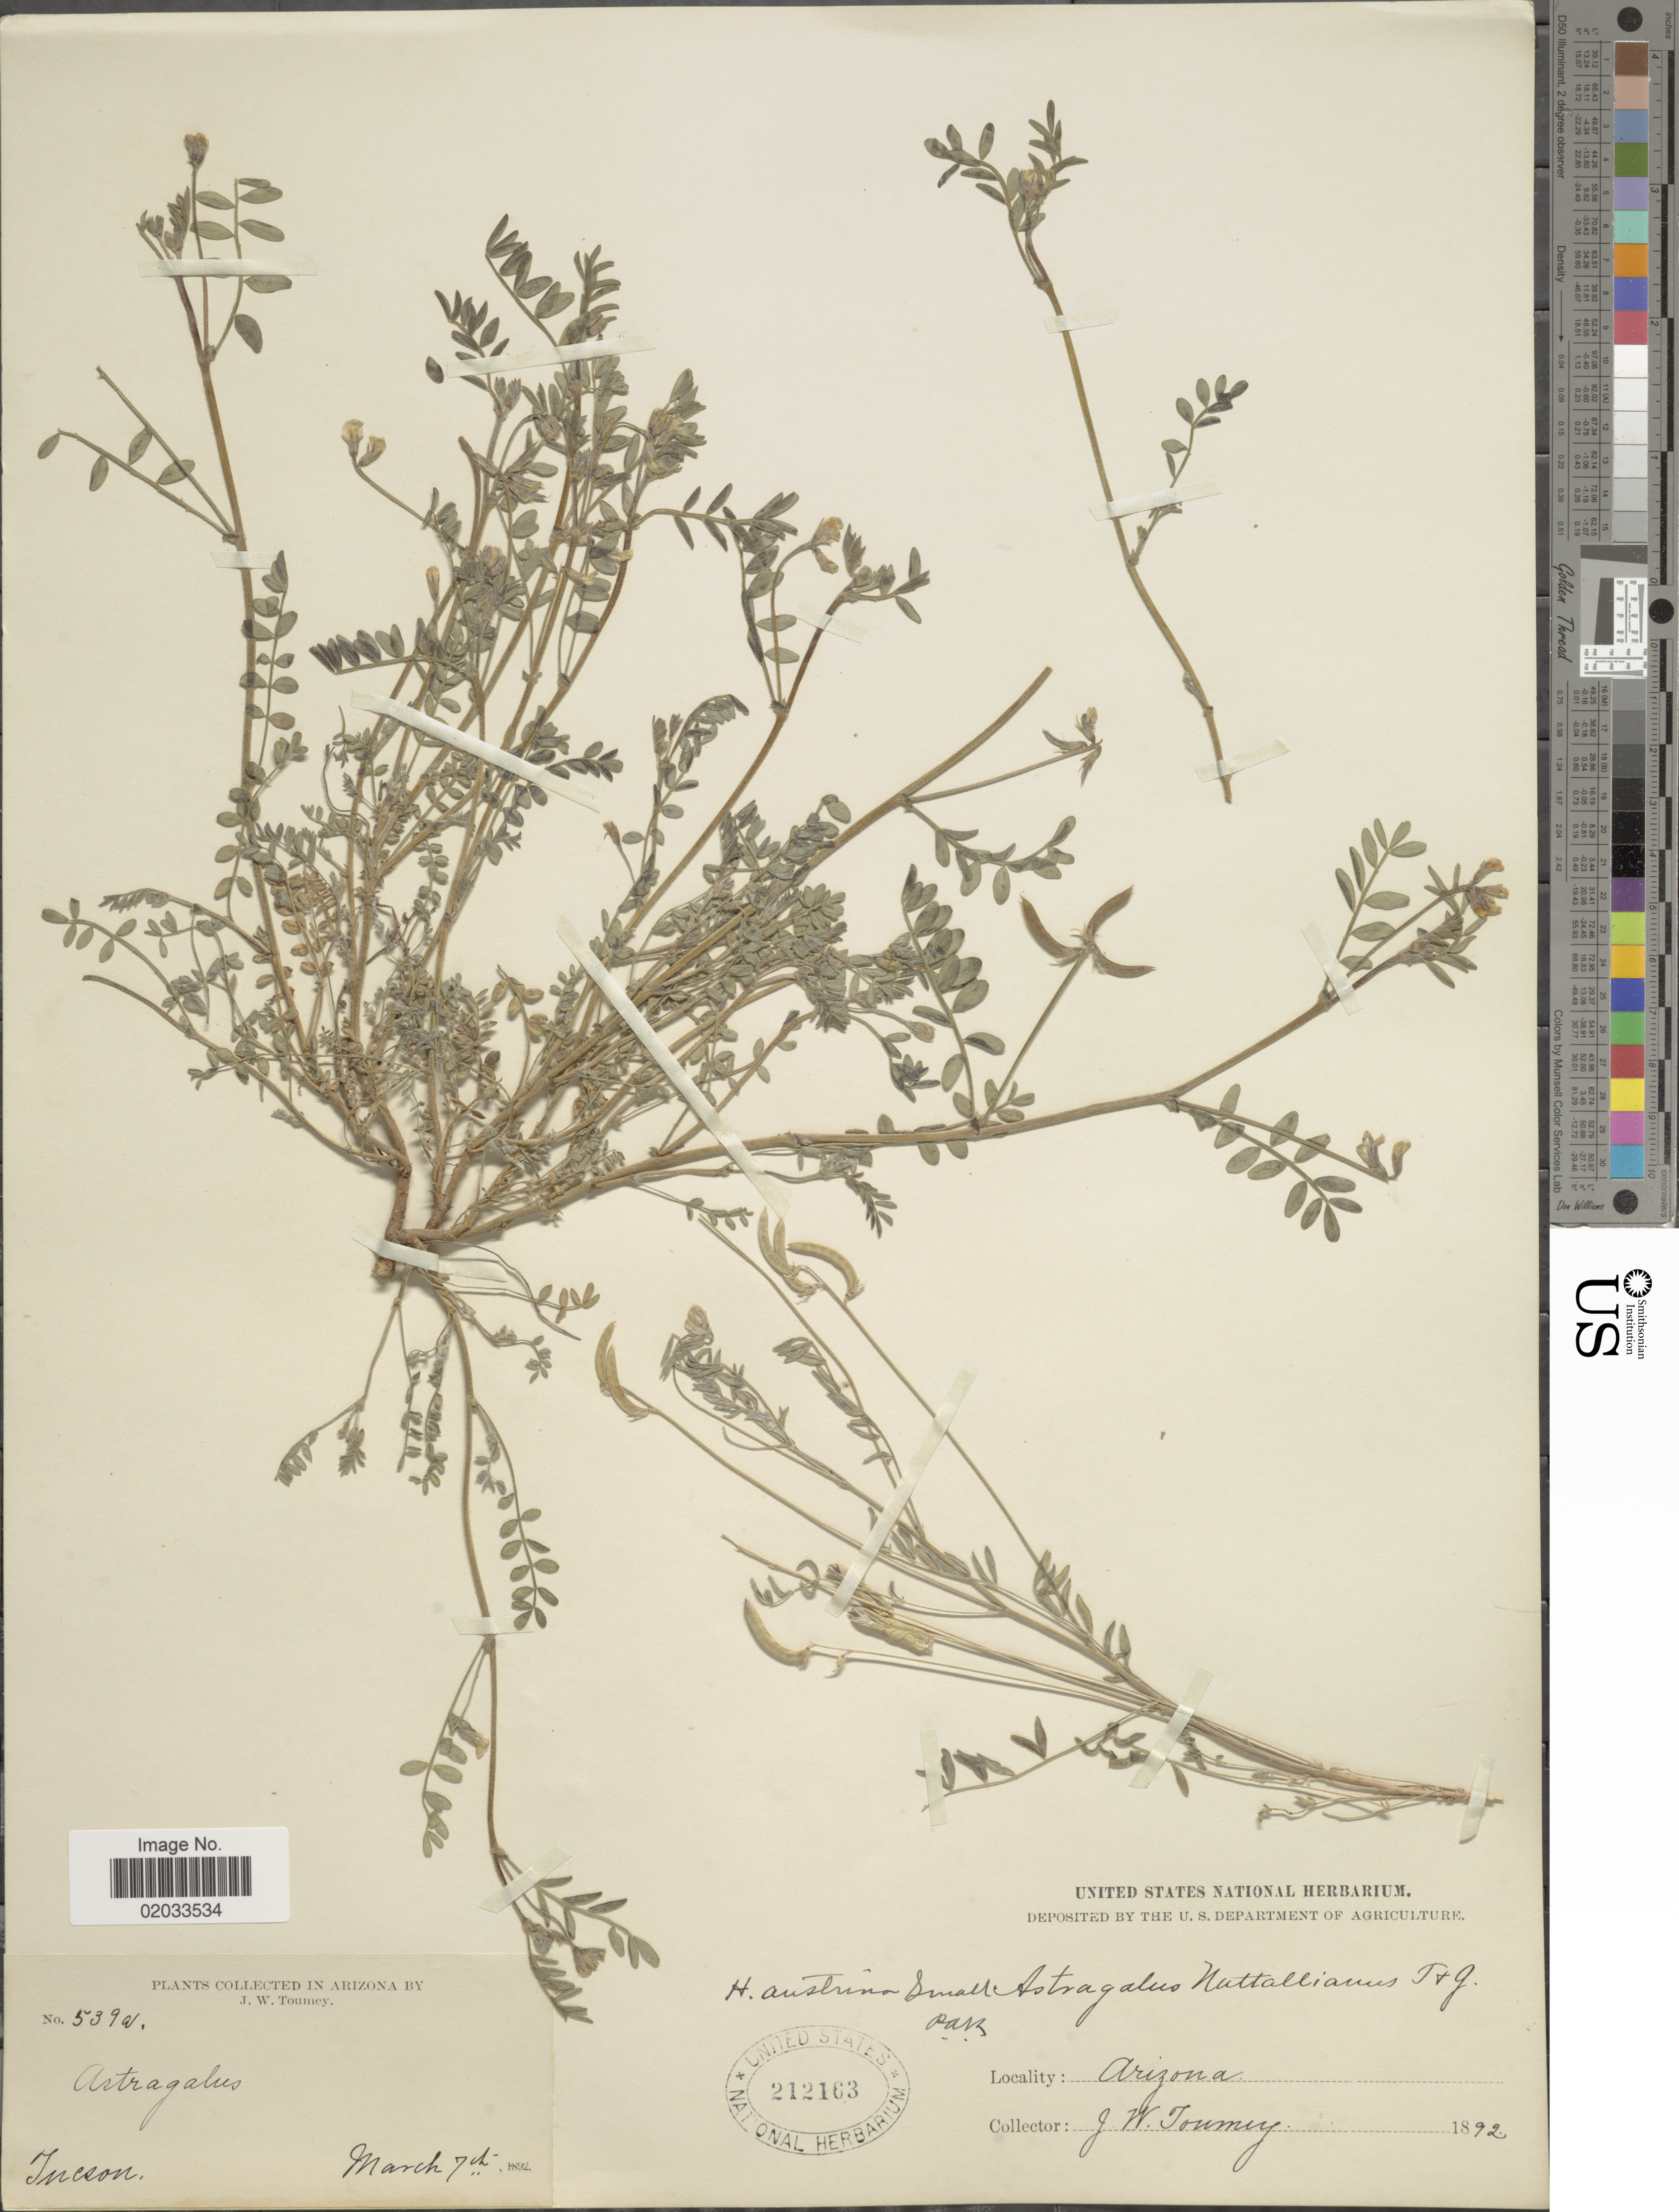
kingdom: Plantae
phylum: Tracheophyta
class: Magnoliopsida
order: Fabales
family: Fabaceae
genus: Astragalus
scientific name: Astragalus emoryanus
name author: (Rydb.) Cory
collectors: J. W. Toumey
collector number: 539a*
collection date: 1892-03-07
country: United States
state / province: Arizona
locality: Tucson.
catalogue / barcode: US 212163